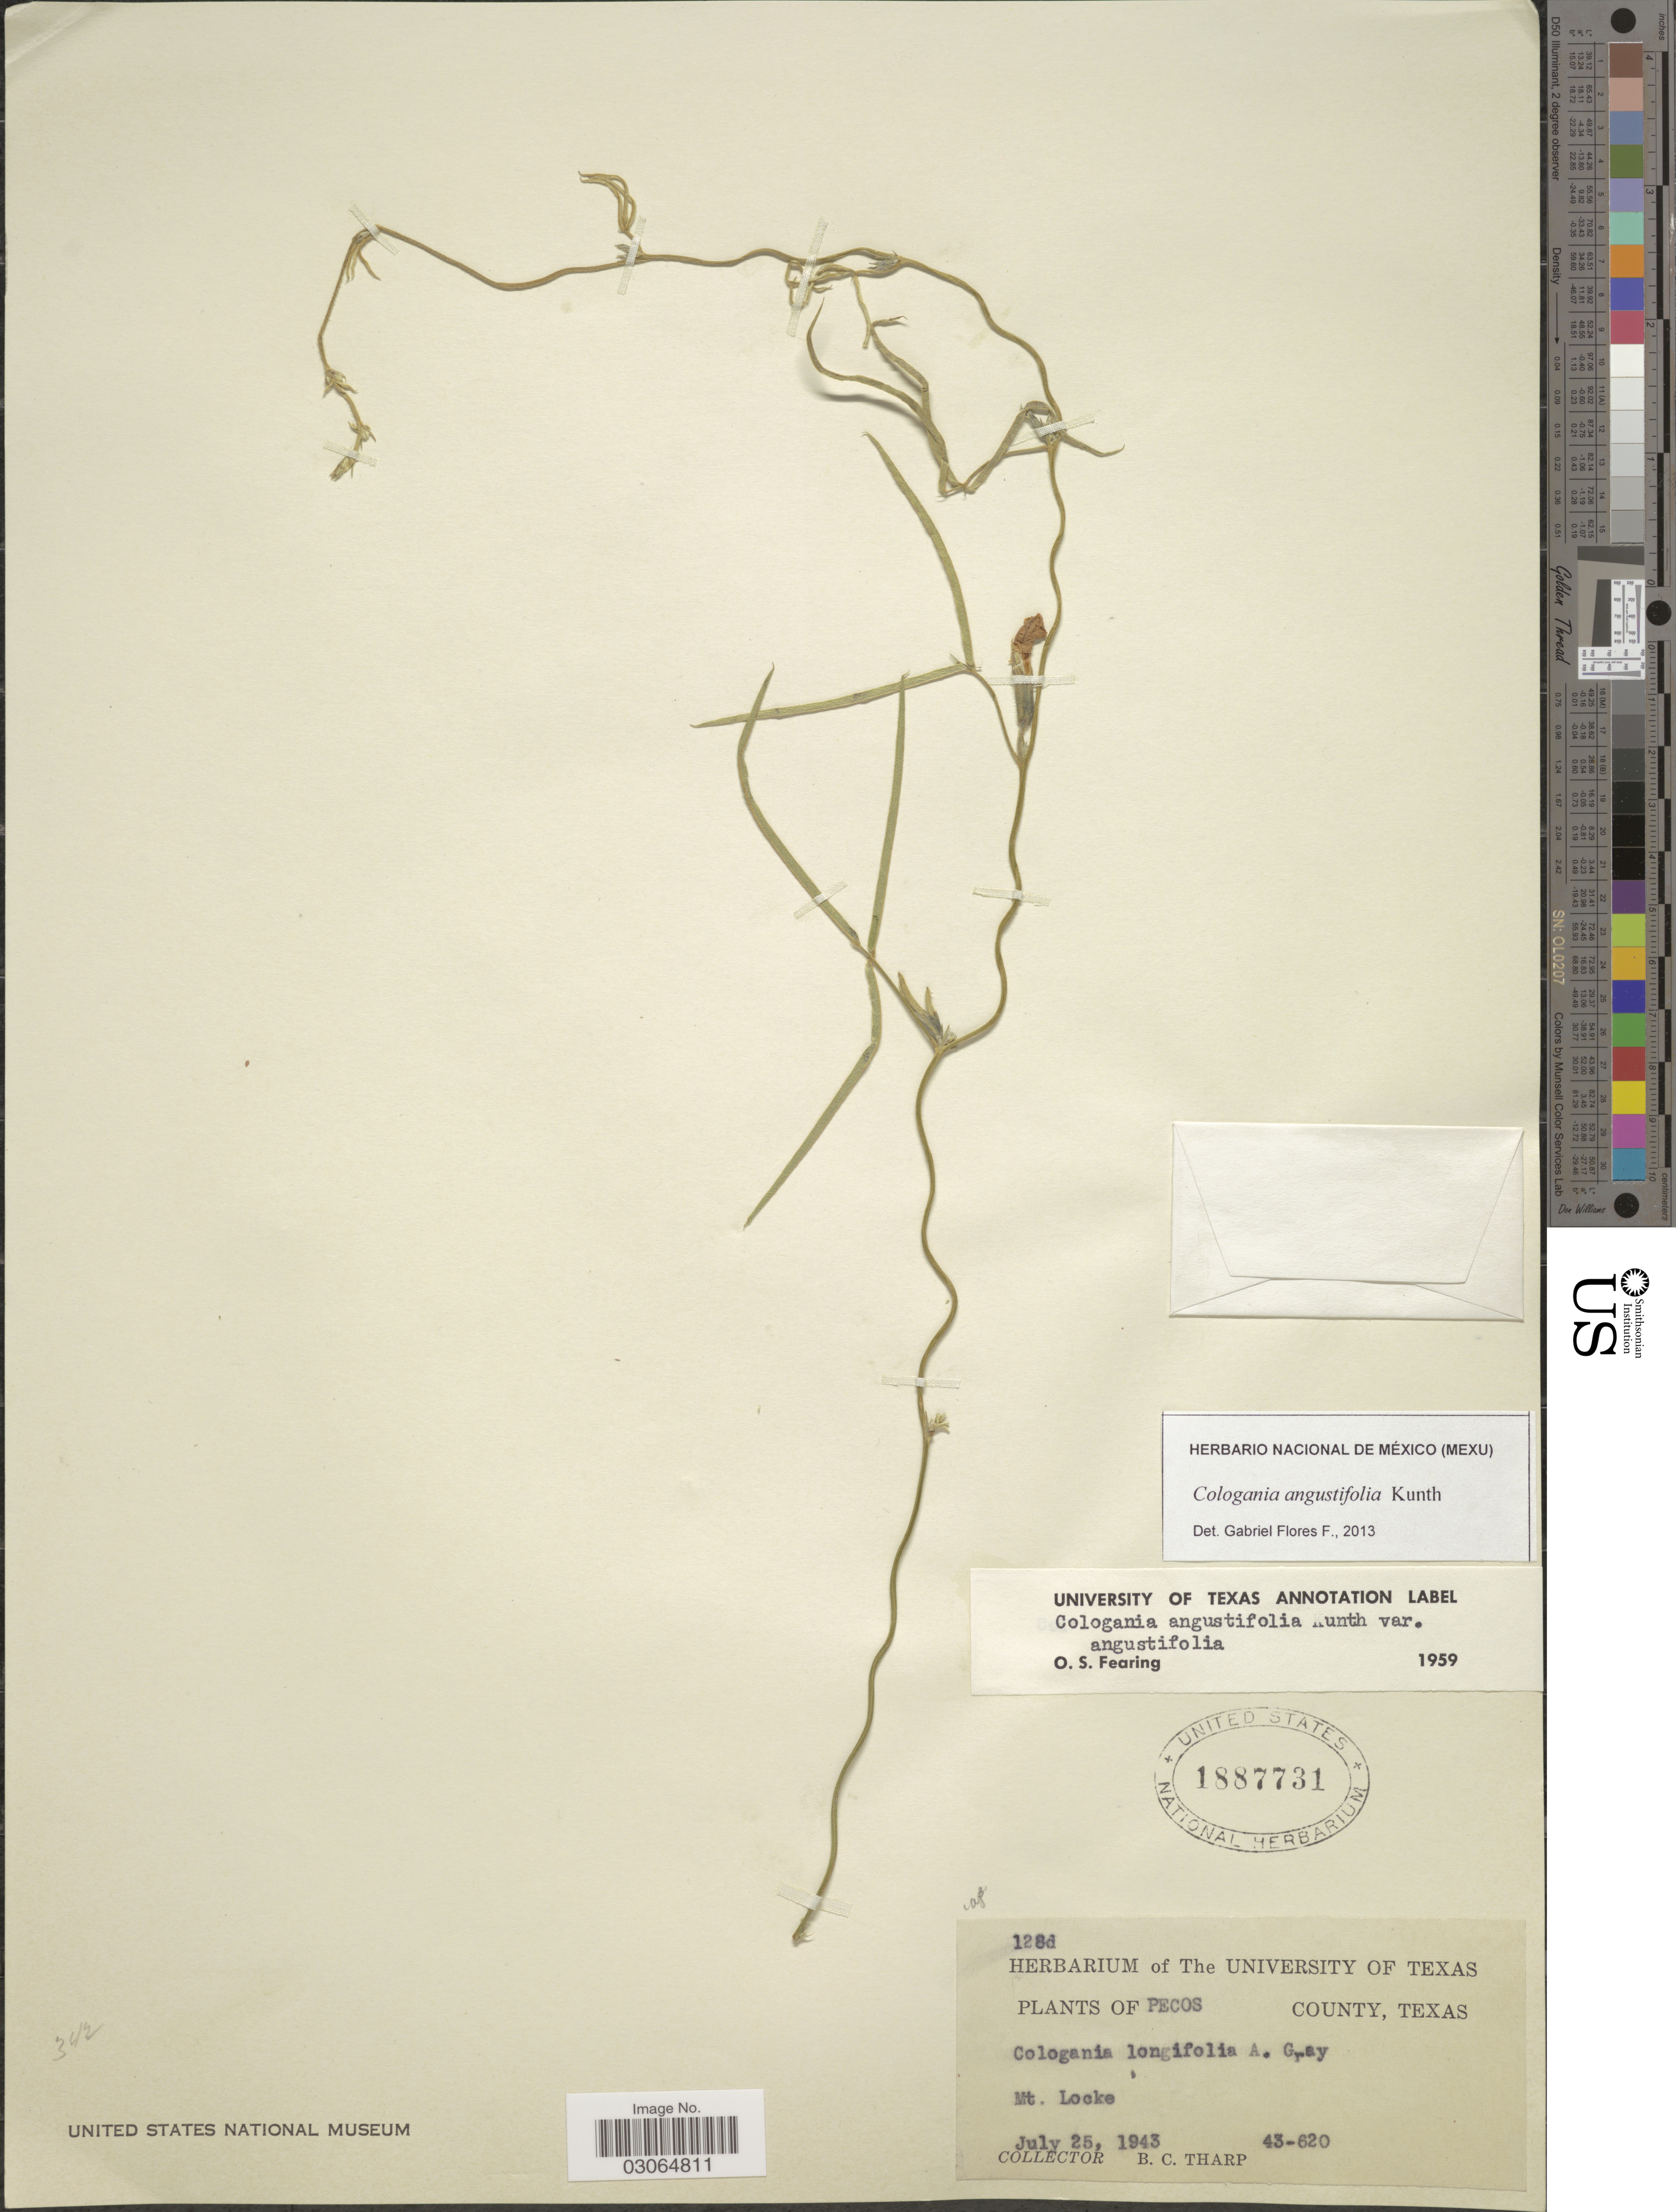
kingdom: Plantae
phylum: Tracheophyta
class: Magnoliopsida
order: Fabales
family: Fabaceae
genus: Cologania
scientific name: Cologania angustifolia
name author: Kunth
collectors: B. C. Tharp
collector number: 43-620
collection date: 1943-07-25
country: United States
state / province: Texas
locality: Pecos County. Mt. Locke.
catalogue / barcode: US 1887731